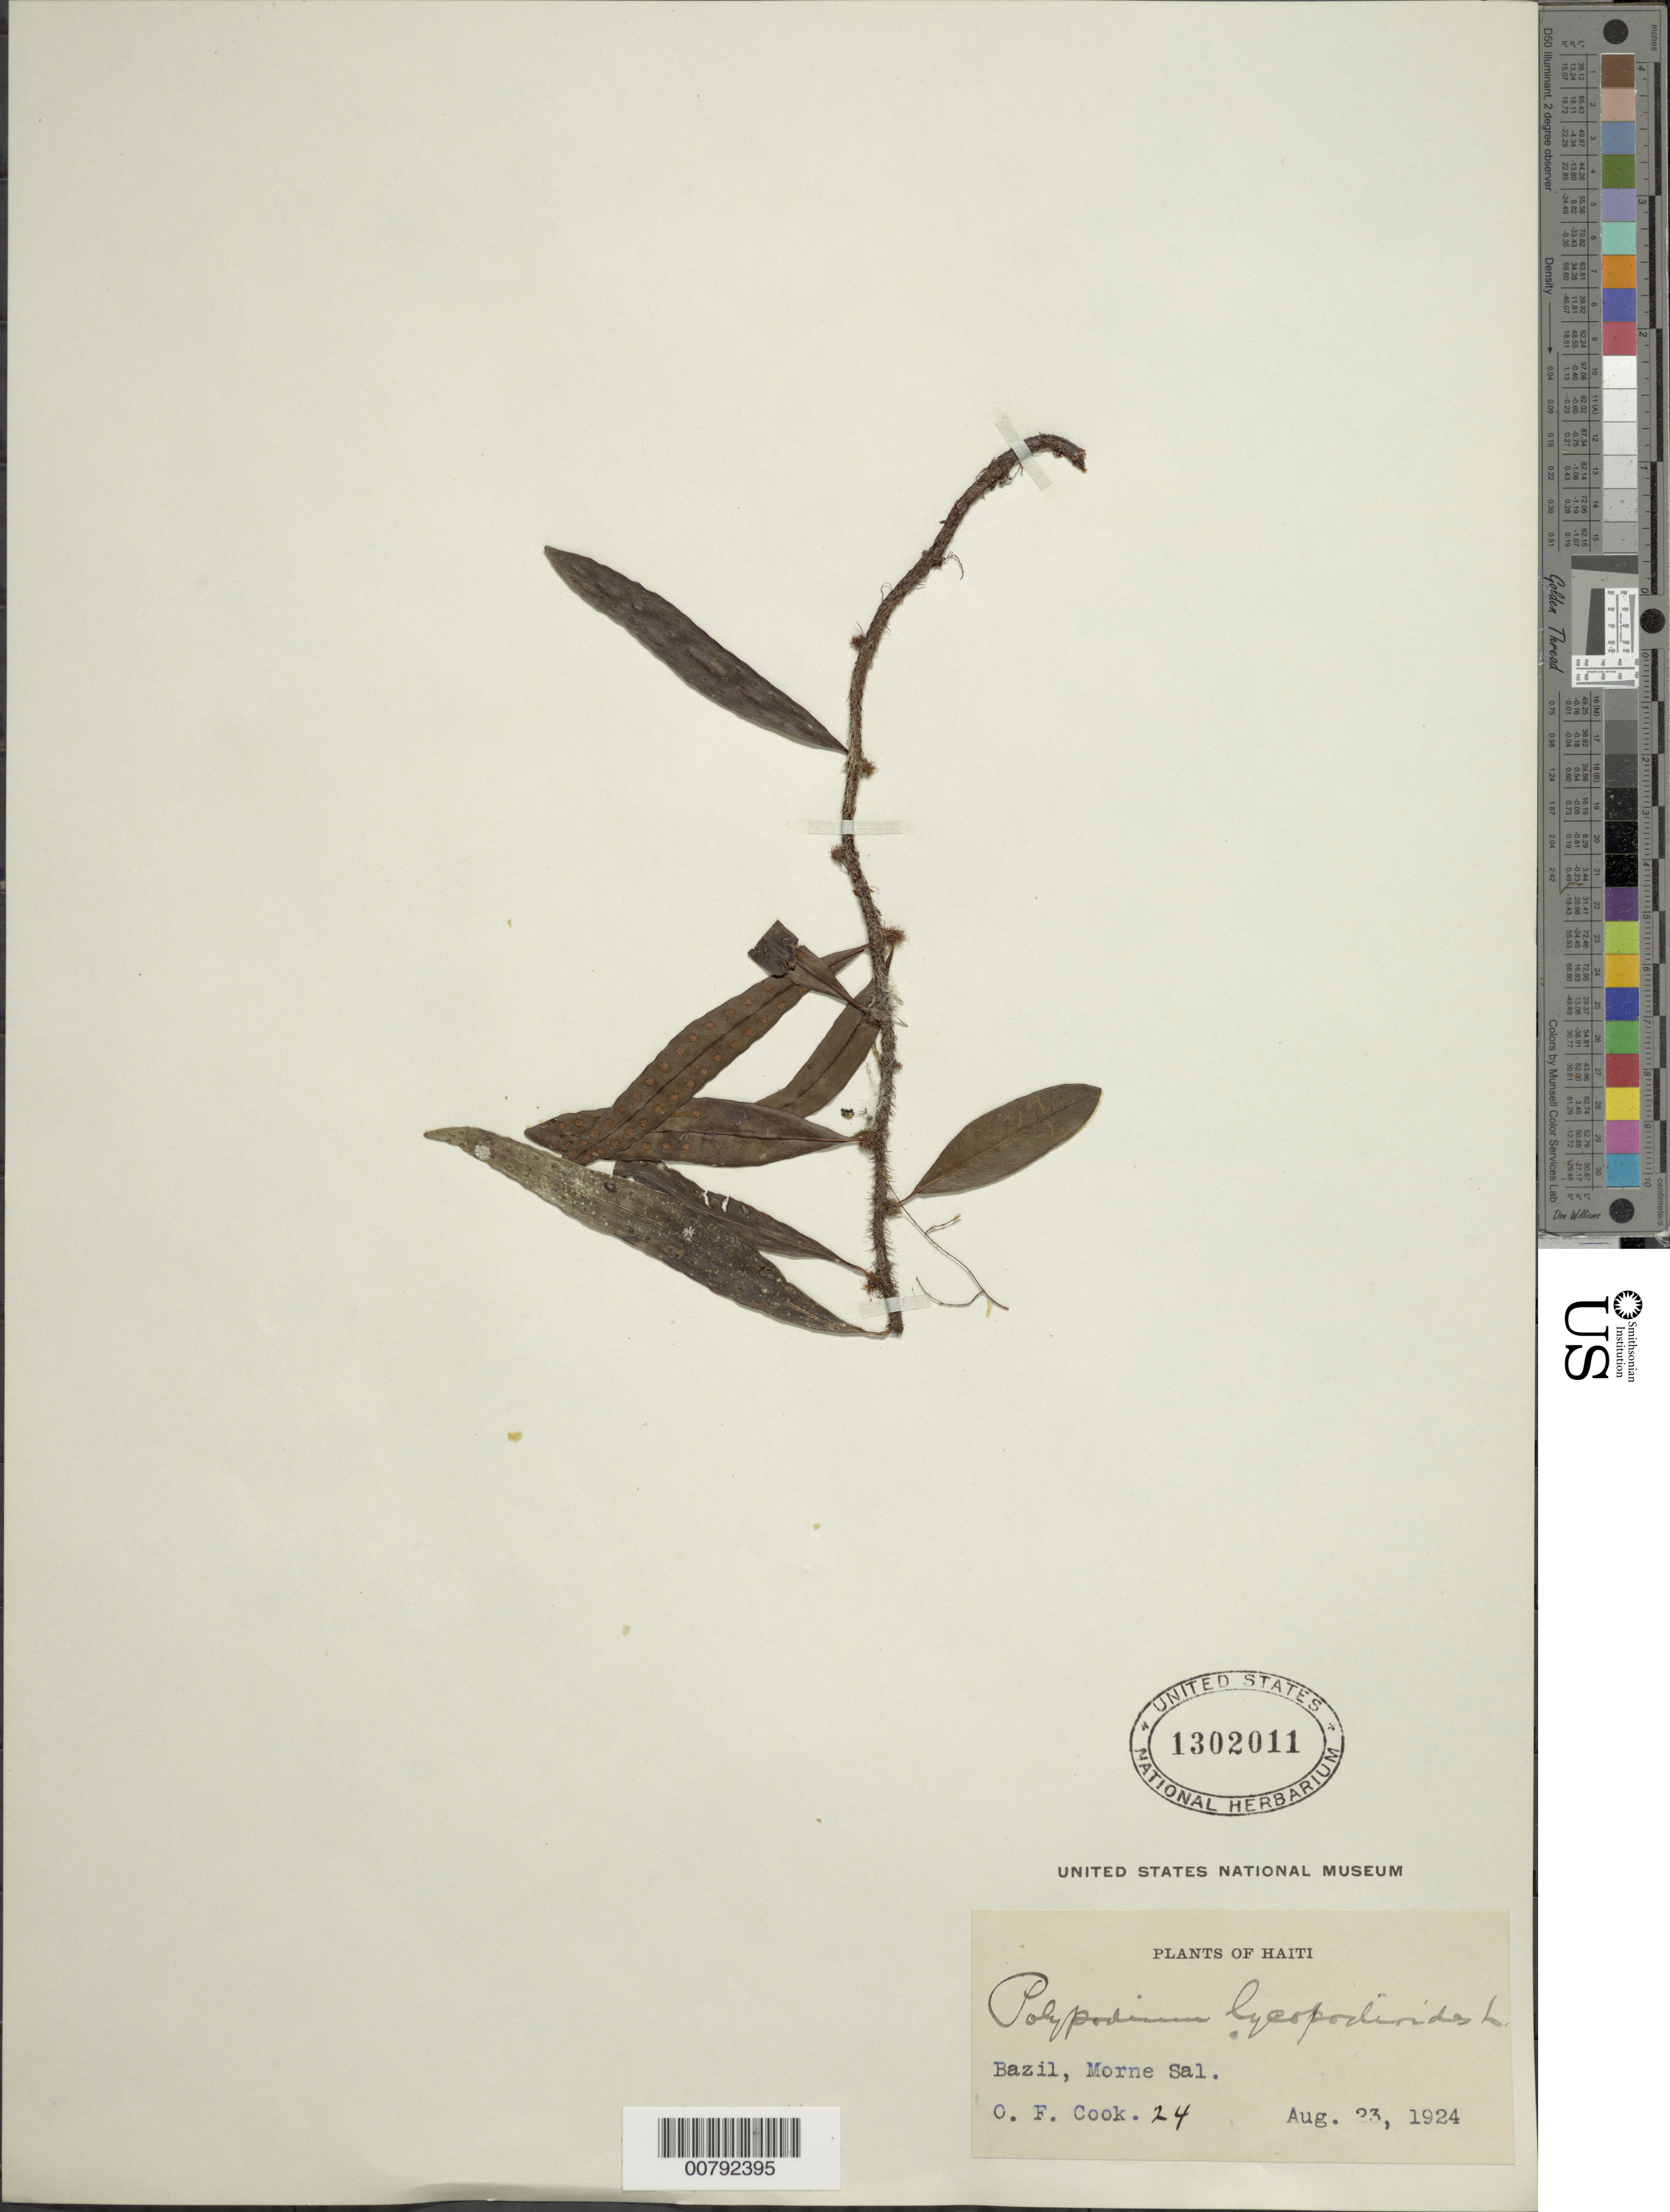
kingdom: Plantae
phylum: Tracheophyta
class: Polypodiopsida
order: Polypodiales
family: Polypodiaceae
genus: Microgramma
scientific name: Microgramma lycopodioides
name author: (L.) Copel.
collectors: O. F. Cook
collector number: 24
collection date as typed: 23 Aug 1924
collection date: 1924-08-23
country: Haiti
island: Hispaniola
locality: Bazil, Morne Sal.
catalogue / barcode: US 1302011